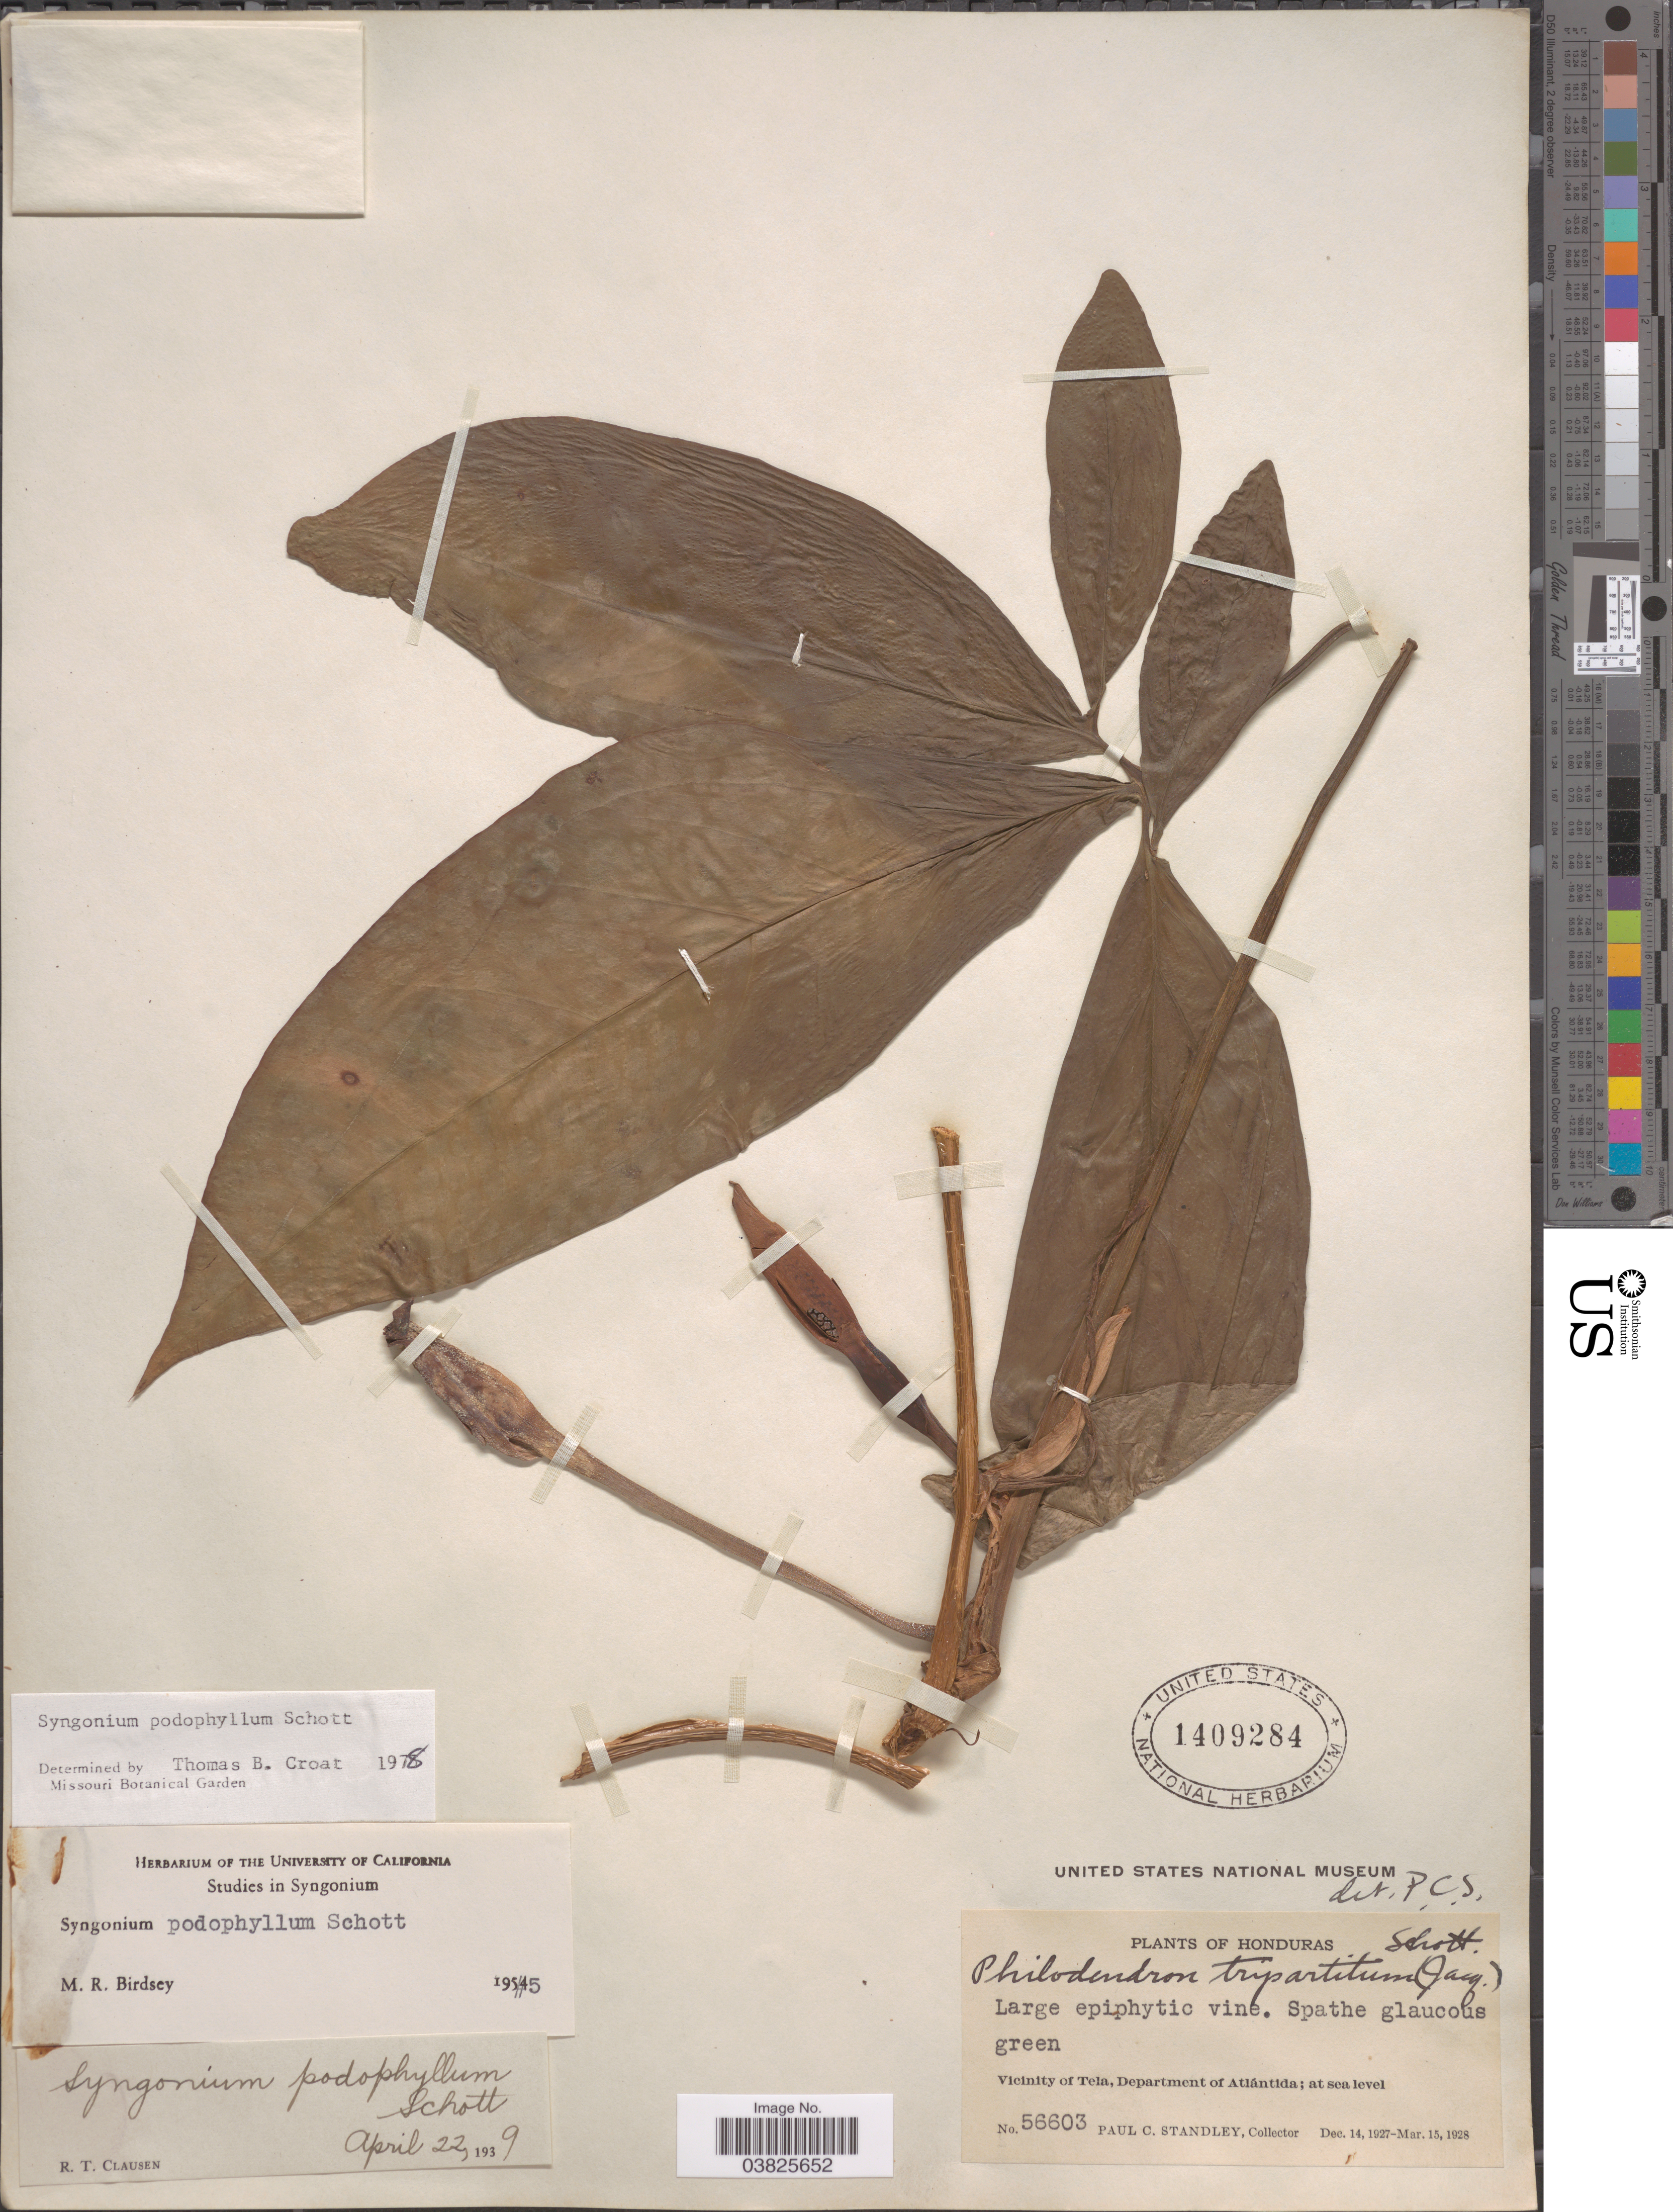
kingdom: Plantae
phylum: Tracheophyta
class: Liliopsida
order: Alismatales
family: Araceae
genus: Syngonium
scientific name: Syngonium podophyllum 'Lemon-Lime'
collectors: P. C. Standley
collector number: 56603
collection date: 1927-12-14/1928-03-15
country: Honduras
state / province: Atlantida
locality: Vicinity of Tela, Department of Atlántida.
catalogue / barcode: US 1409284